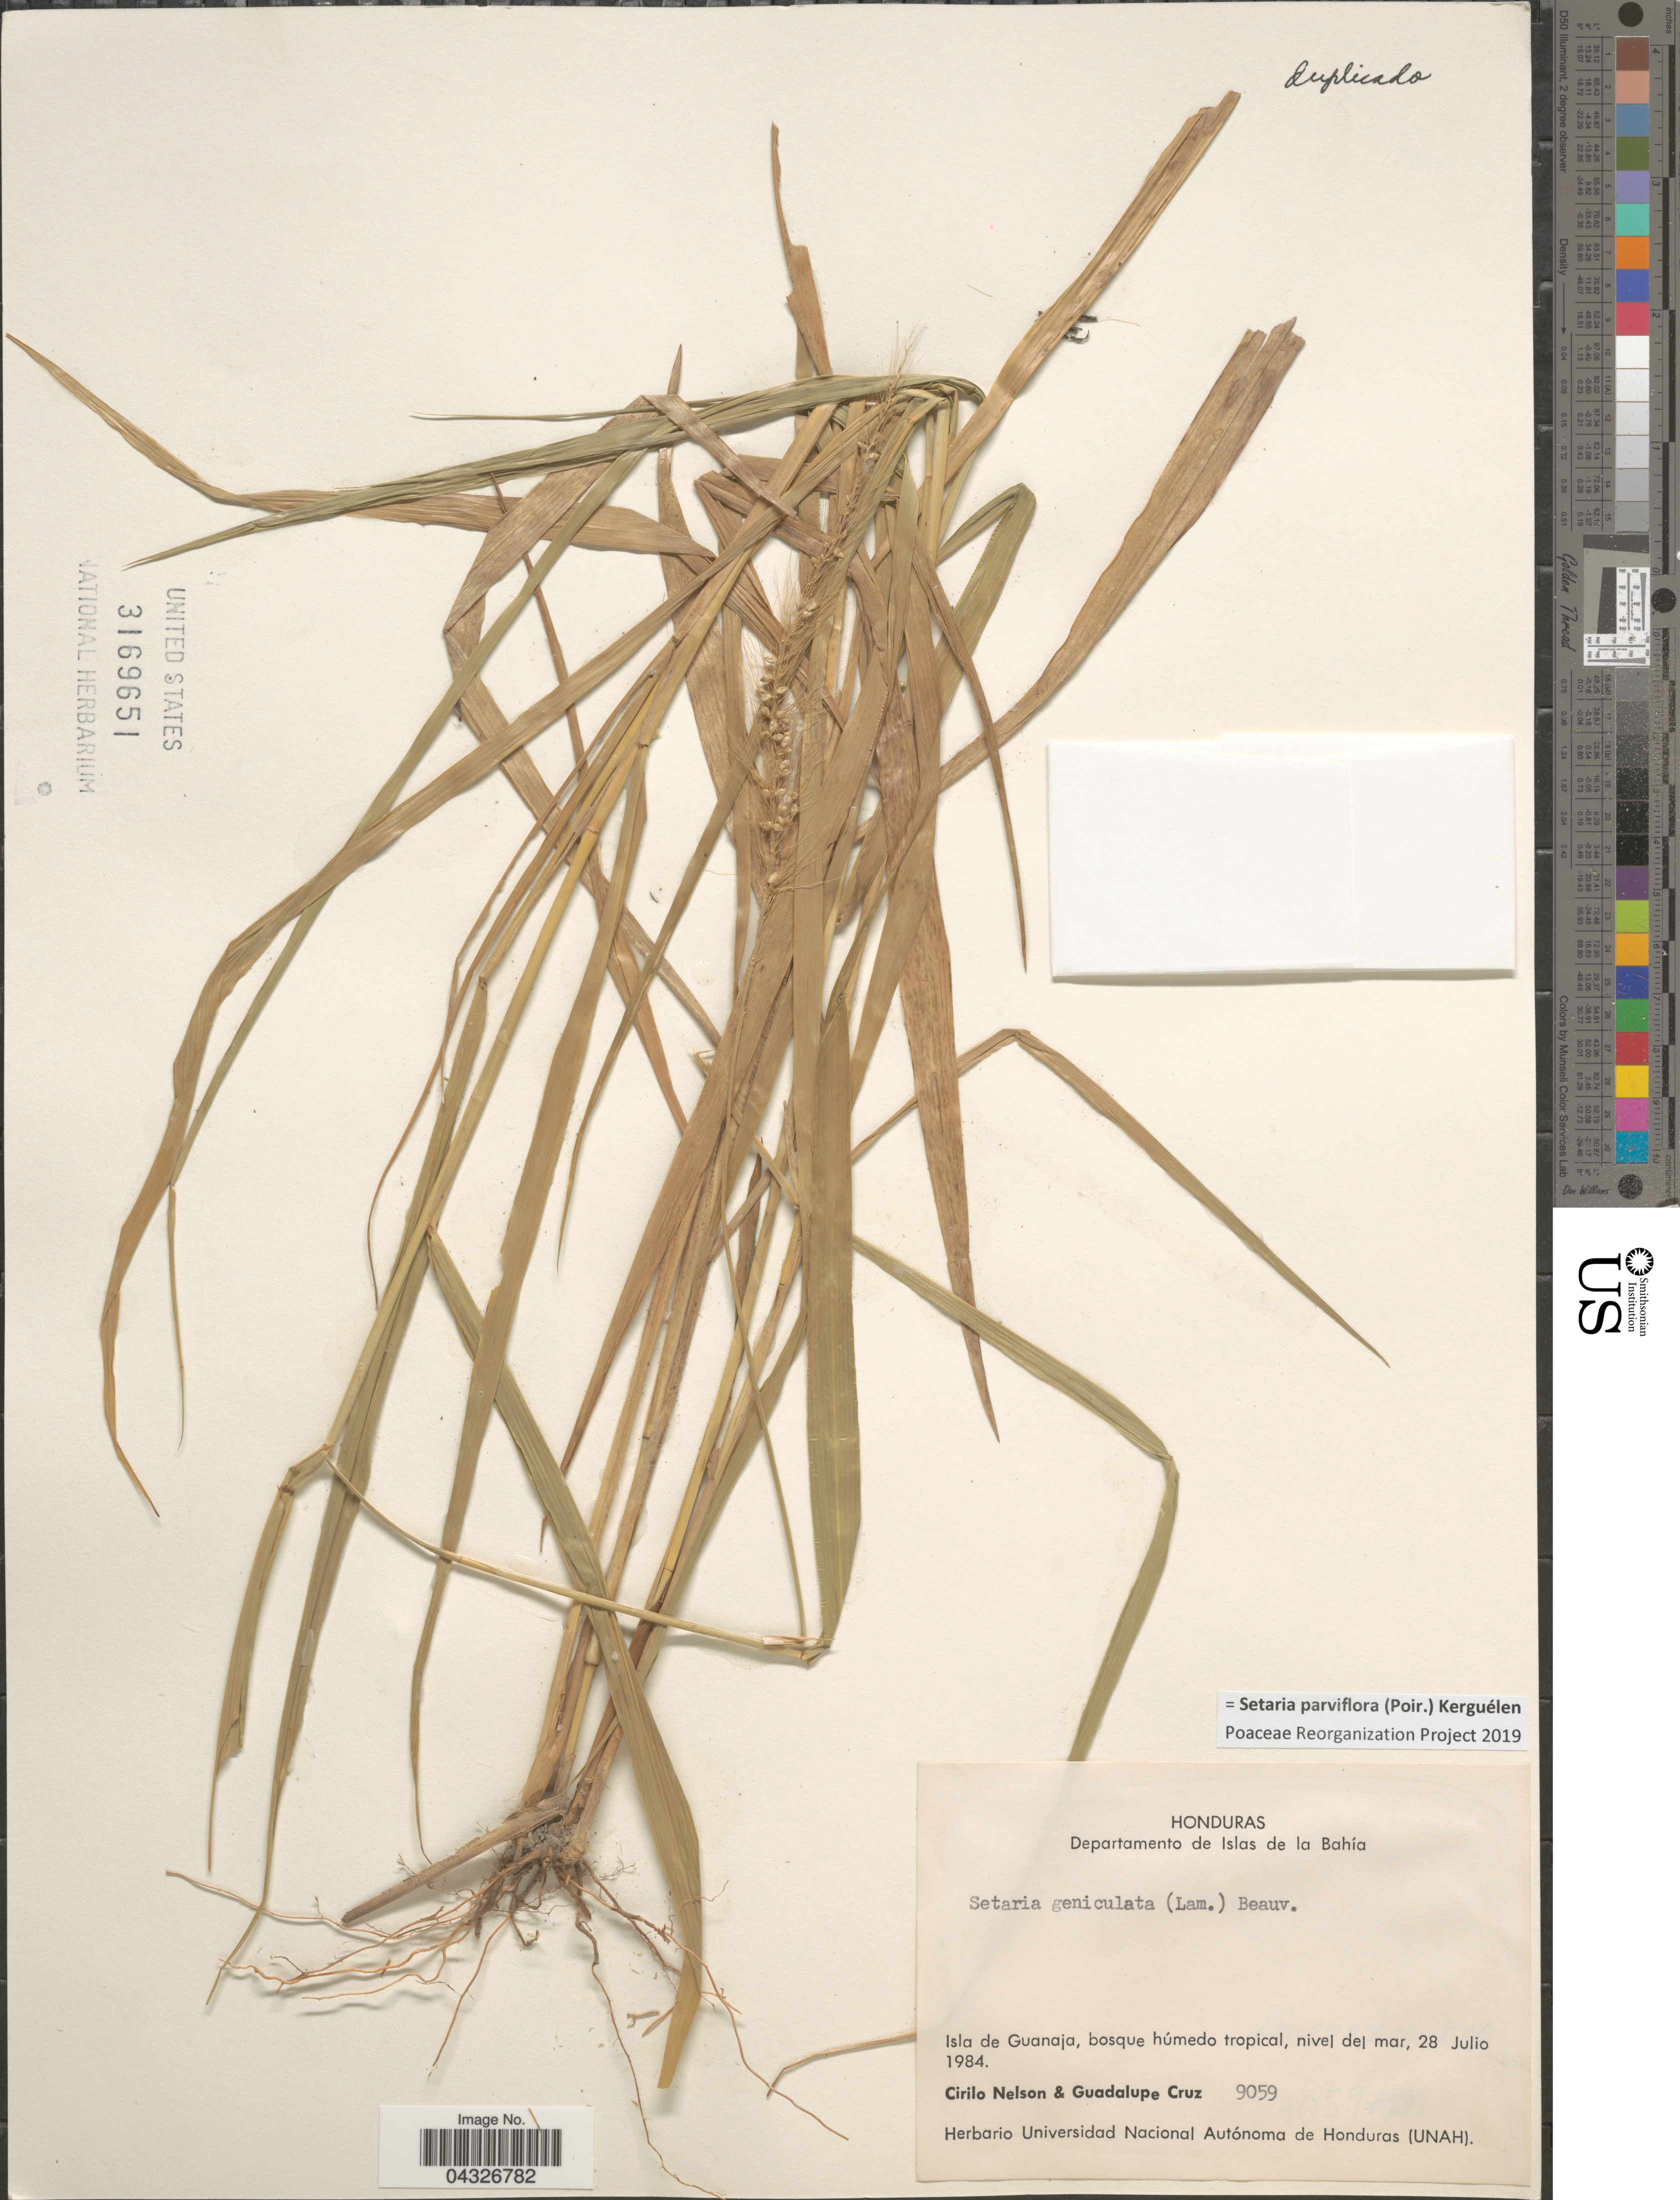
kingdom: Plantae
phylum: Tracheophyta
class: Liliopsida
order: Poales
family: Poaceae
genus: Setaria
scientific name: Setaria parviflora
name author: (Poir.) Kerguélen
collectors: C. Nelson & G. Cruz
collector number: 9059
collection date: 1984-07-28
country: Honduras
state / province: Islas de la Bahía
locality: Departamento de Islas de la Bahía. Isla de Guanaja.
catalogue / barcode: US 3169651